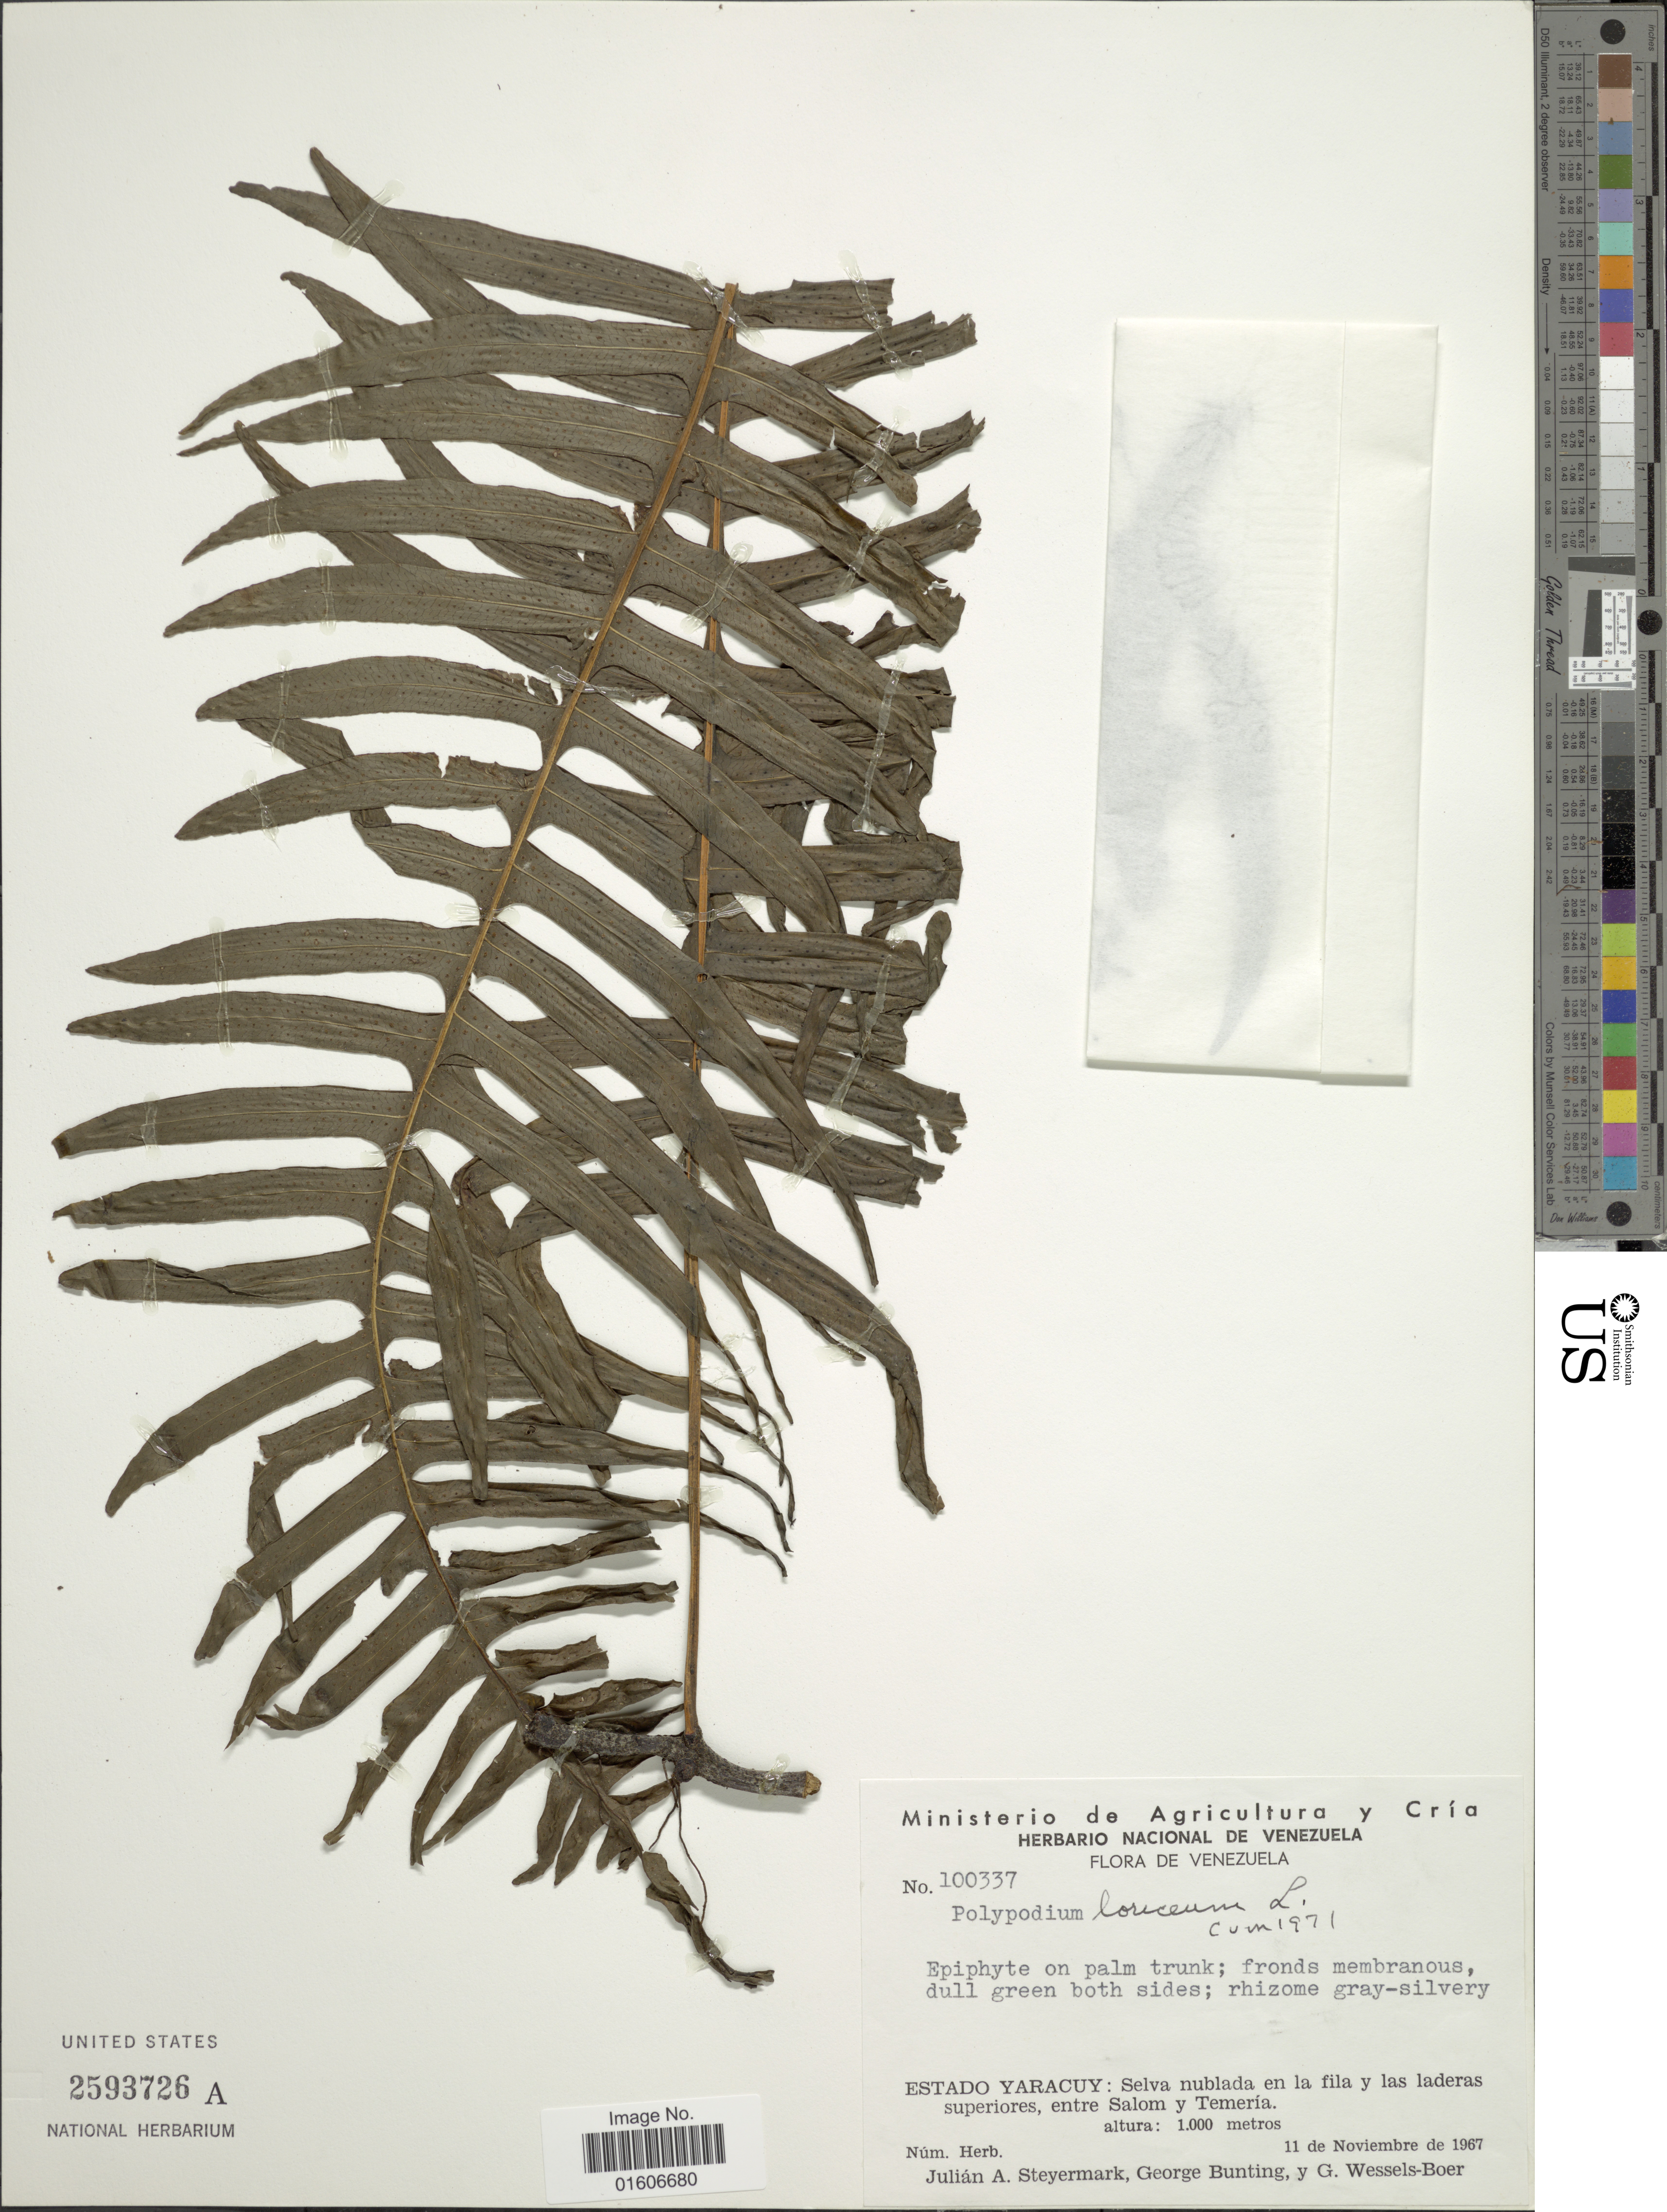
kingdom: Plantae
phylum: Tracheophyta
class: Polypodiopsida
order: Polypodiales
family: Polypodiaceae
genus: Serpocaulon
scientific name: Serpocaulon loriceum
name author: (L.) A.R. Sm.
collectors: J. Steyermark, G. S. Bunting & J. G. Wessels Boer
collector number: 100337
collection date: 1967-11-11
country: Venezuela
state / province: Yaracuy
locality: Estado Yaracuy: Selva nublada en la fila y las laderas superiores, entre Salom y Temería.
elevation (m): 1000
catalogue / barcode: US 2593726A